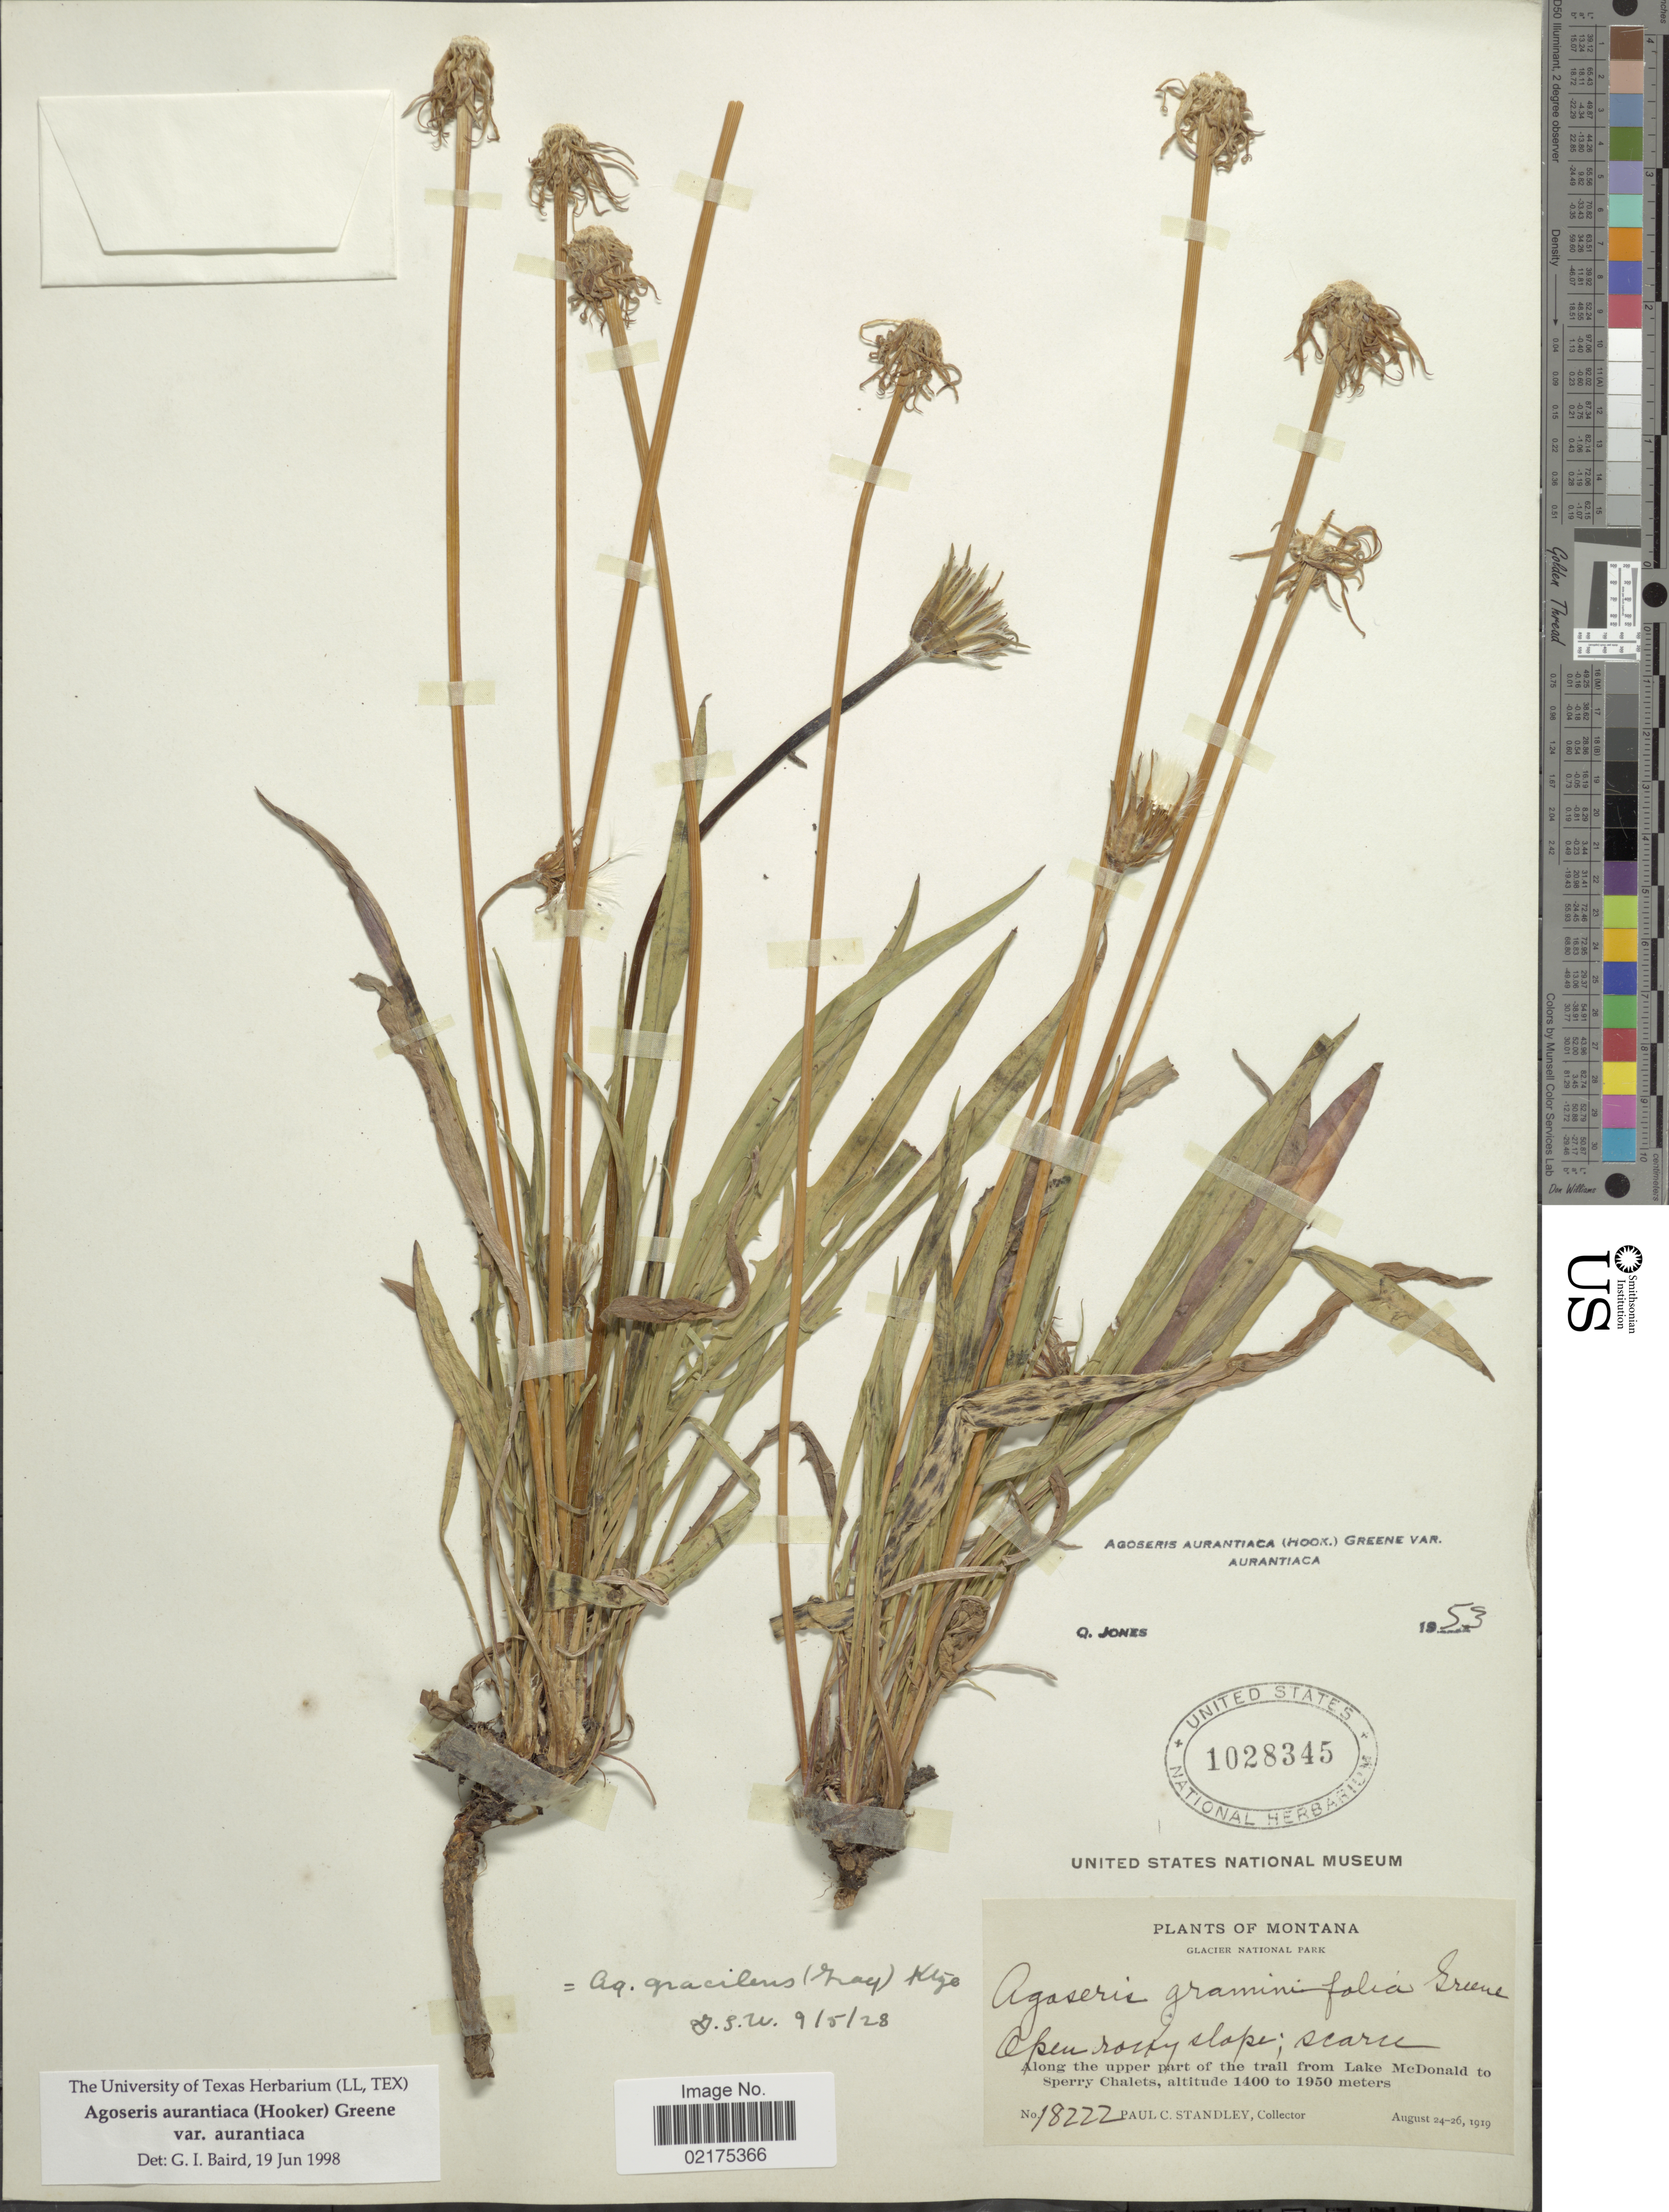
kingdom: Plantae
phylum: Tracheophyta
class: Magnoliopsida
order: Asterales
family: Asteraceae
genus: Agoseris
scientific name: Agoseris aurantiaca var. aurantiaca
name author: (Hook.) Greene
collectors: P. C. Standley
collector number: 18222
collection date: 1919-08-24/1919-08-26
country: United States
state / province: Montana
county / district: Flathead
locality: Glacier National Park, along the upper part of the trail from Lake McDonald to Sperry Chalets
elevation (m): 1400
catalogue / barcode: US 1028345